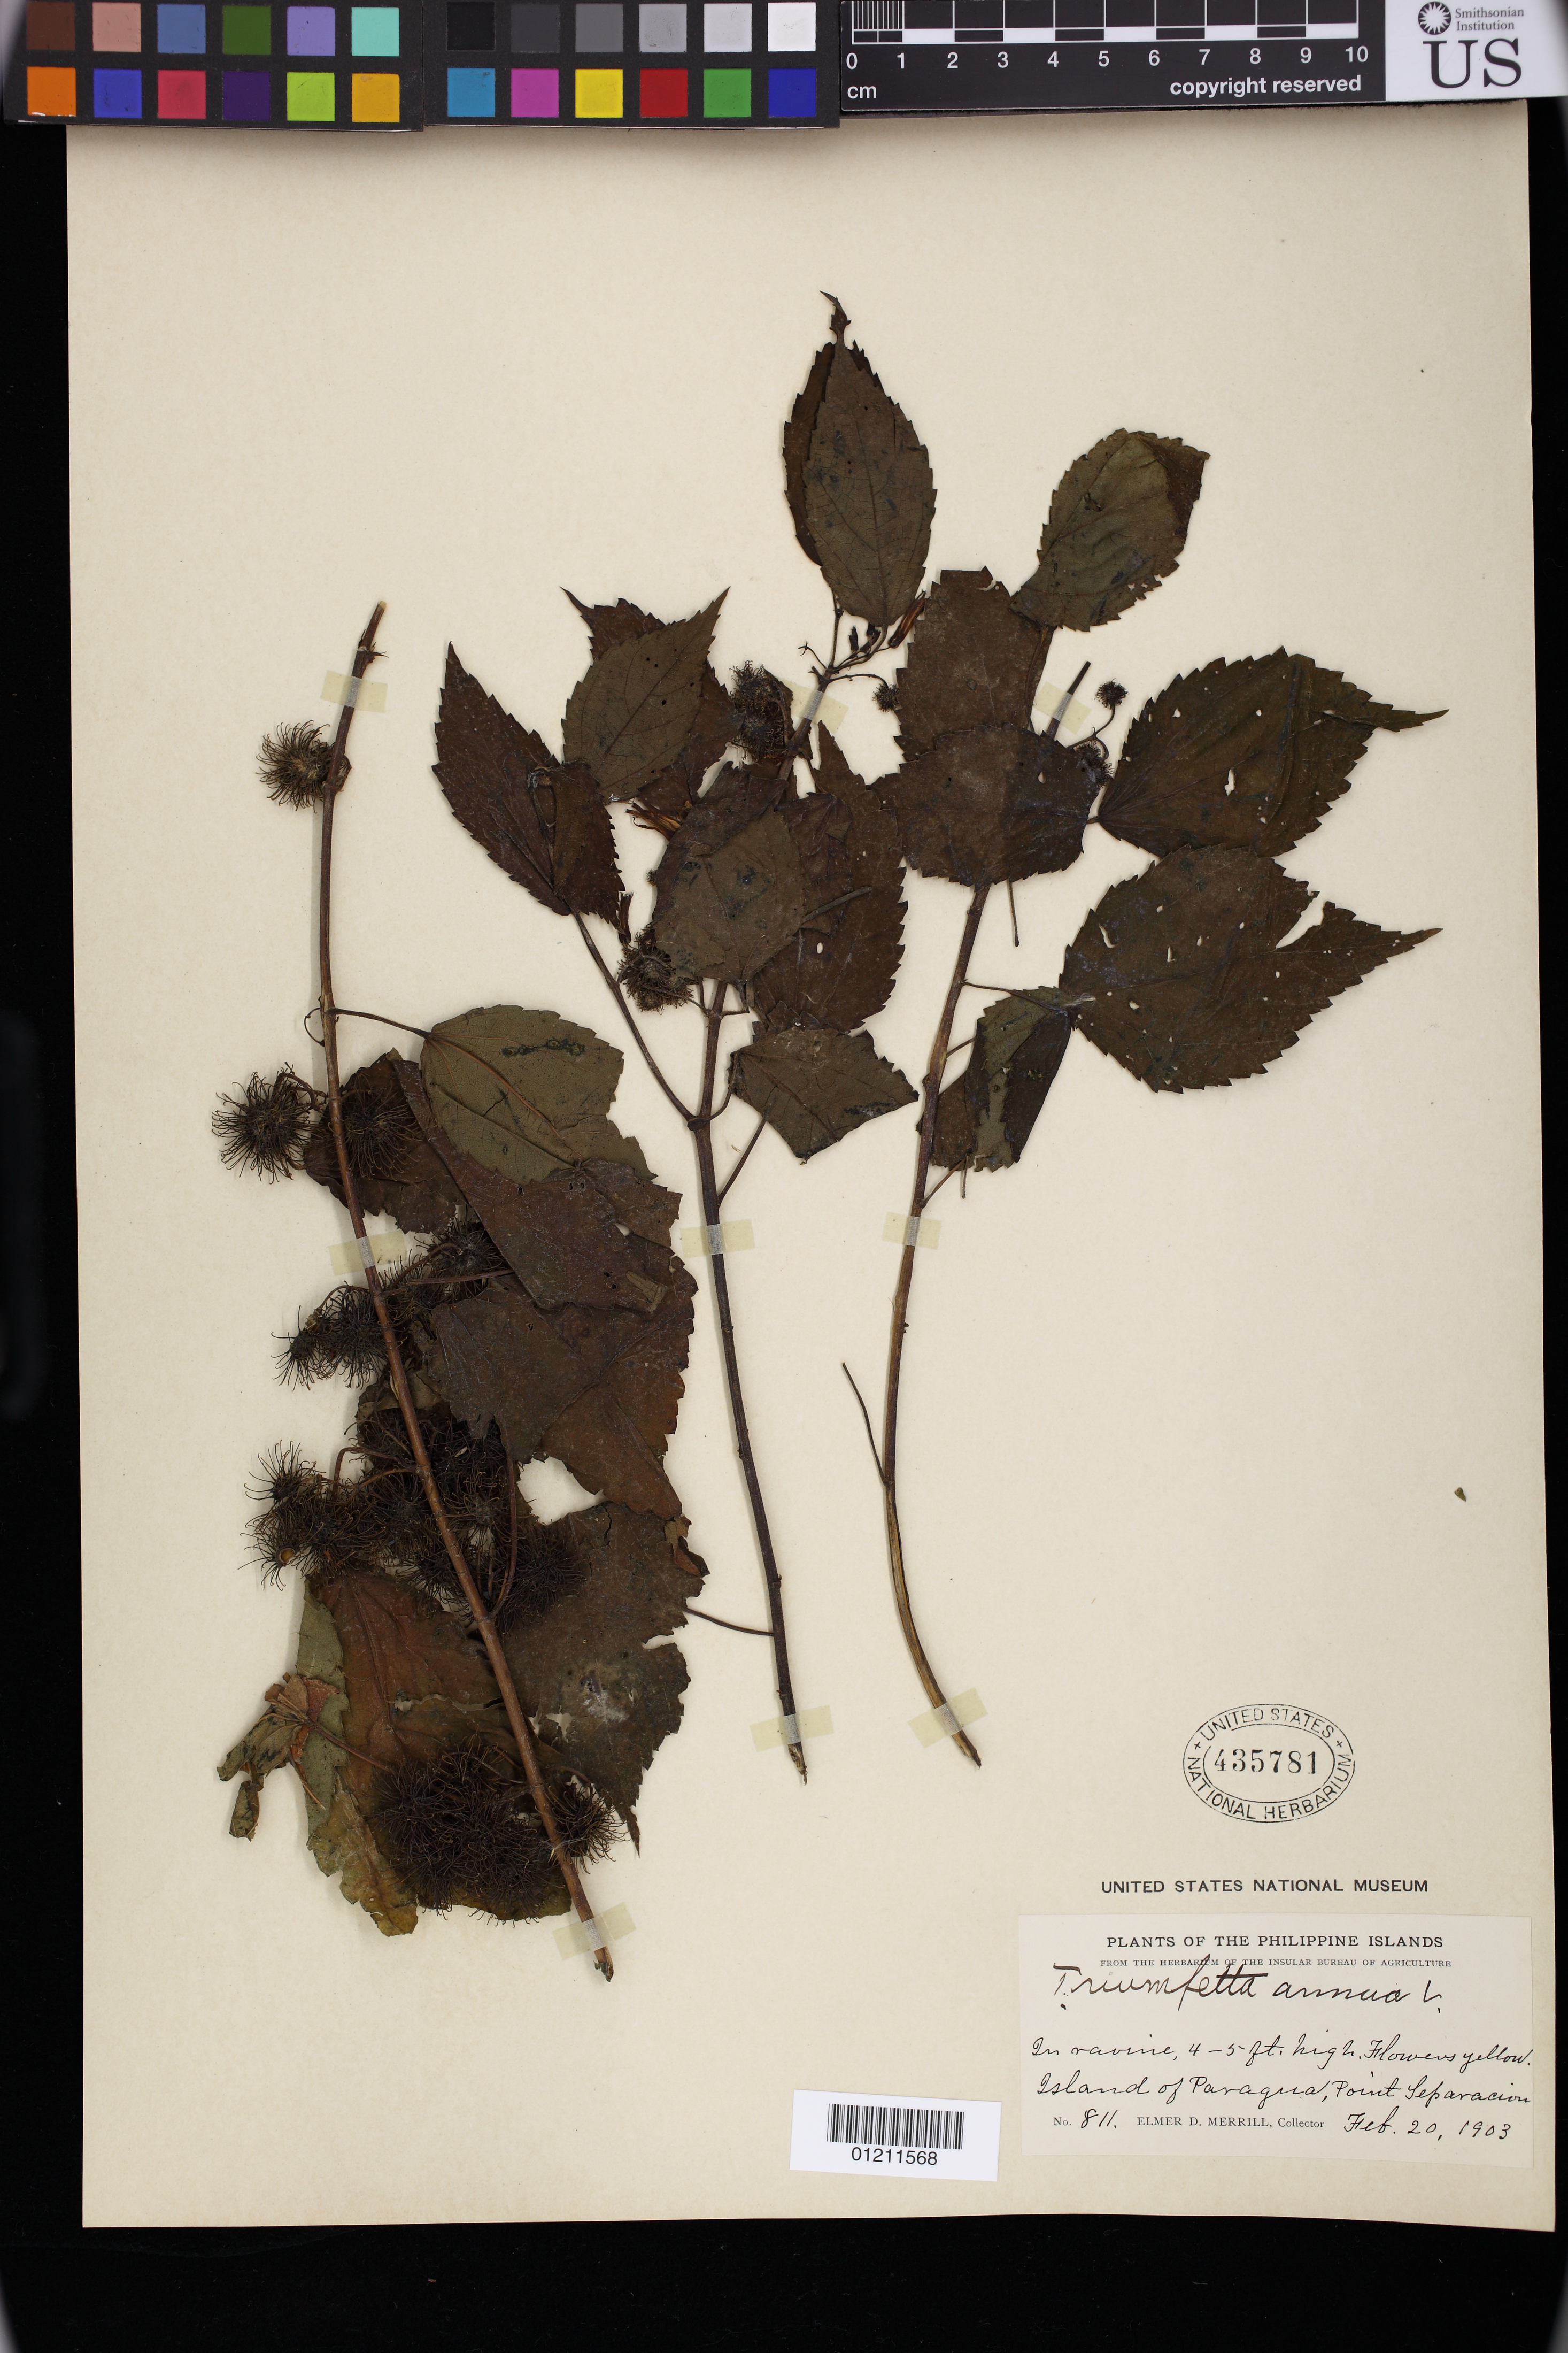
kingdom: Plantae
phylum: Tracheophyta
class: Magnoliopsida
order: Malvales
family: Malvaceae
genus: Triumfetta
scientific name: Triumfetta annua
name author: L.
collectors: E. D. Merrill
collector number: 811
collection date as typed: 20 Feb 1903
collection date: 1903-02-20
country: Philippines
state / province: Mimaropa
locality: In ravine, Island of Paragua, Point Separacion.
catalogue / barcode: US 435781